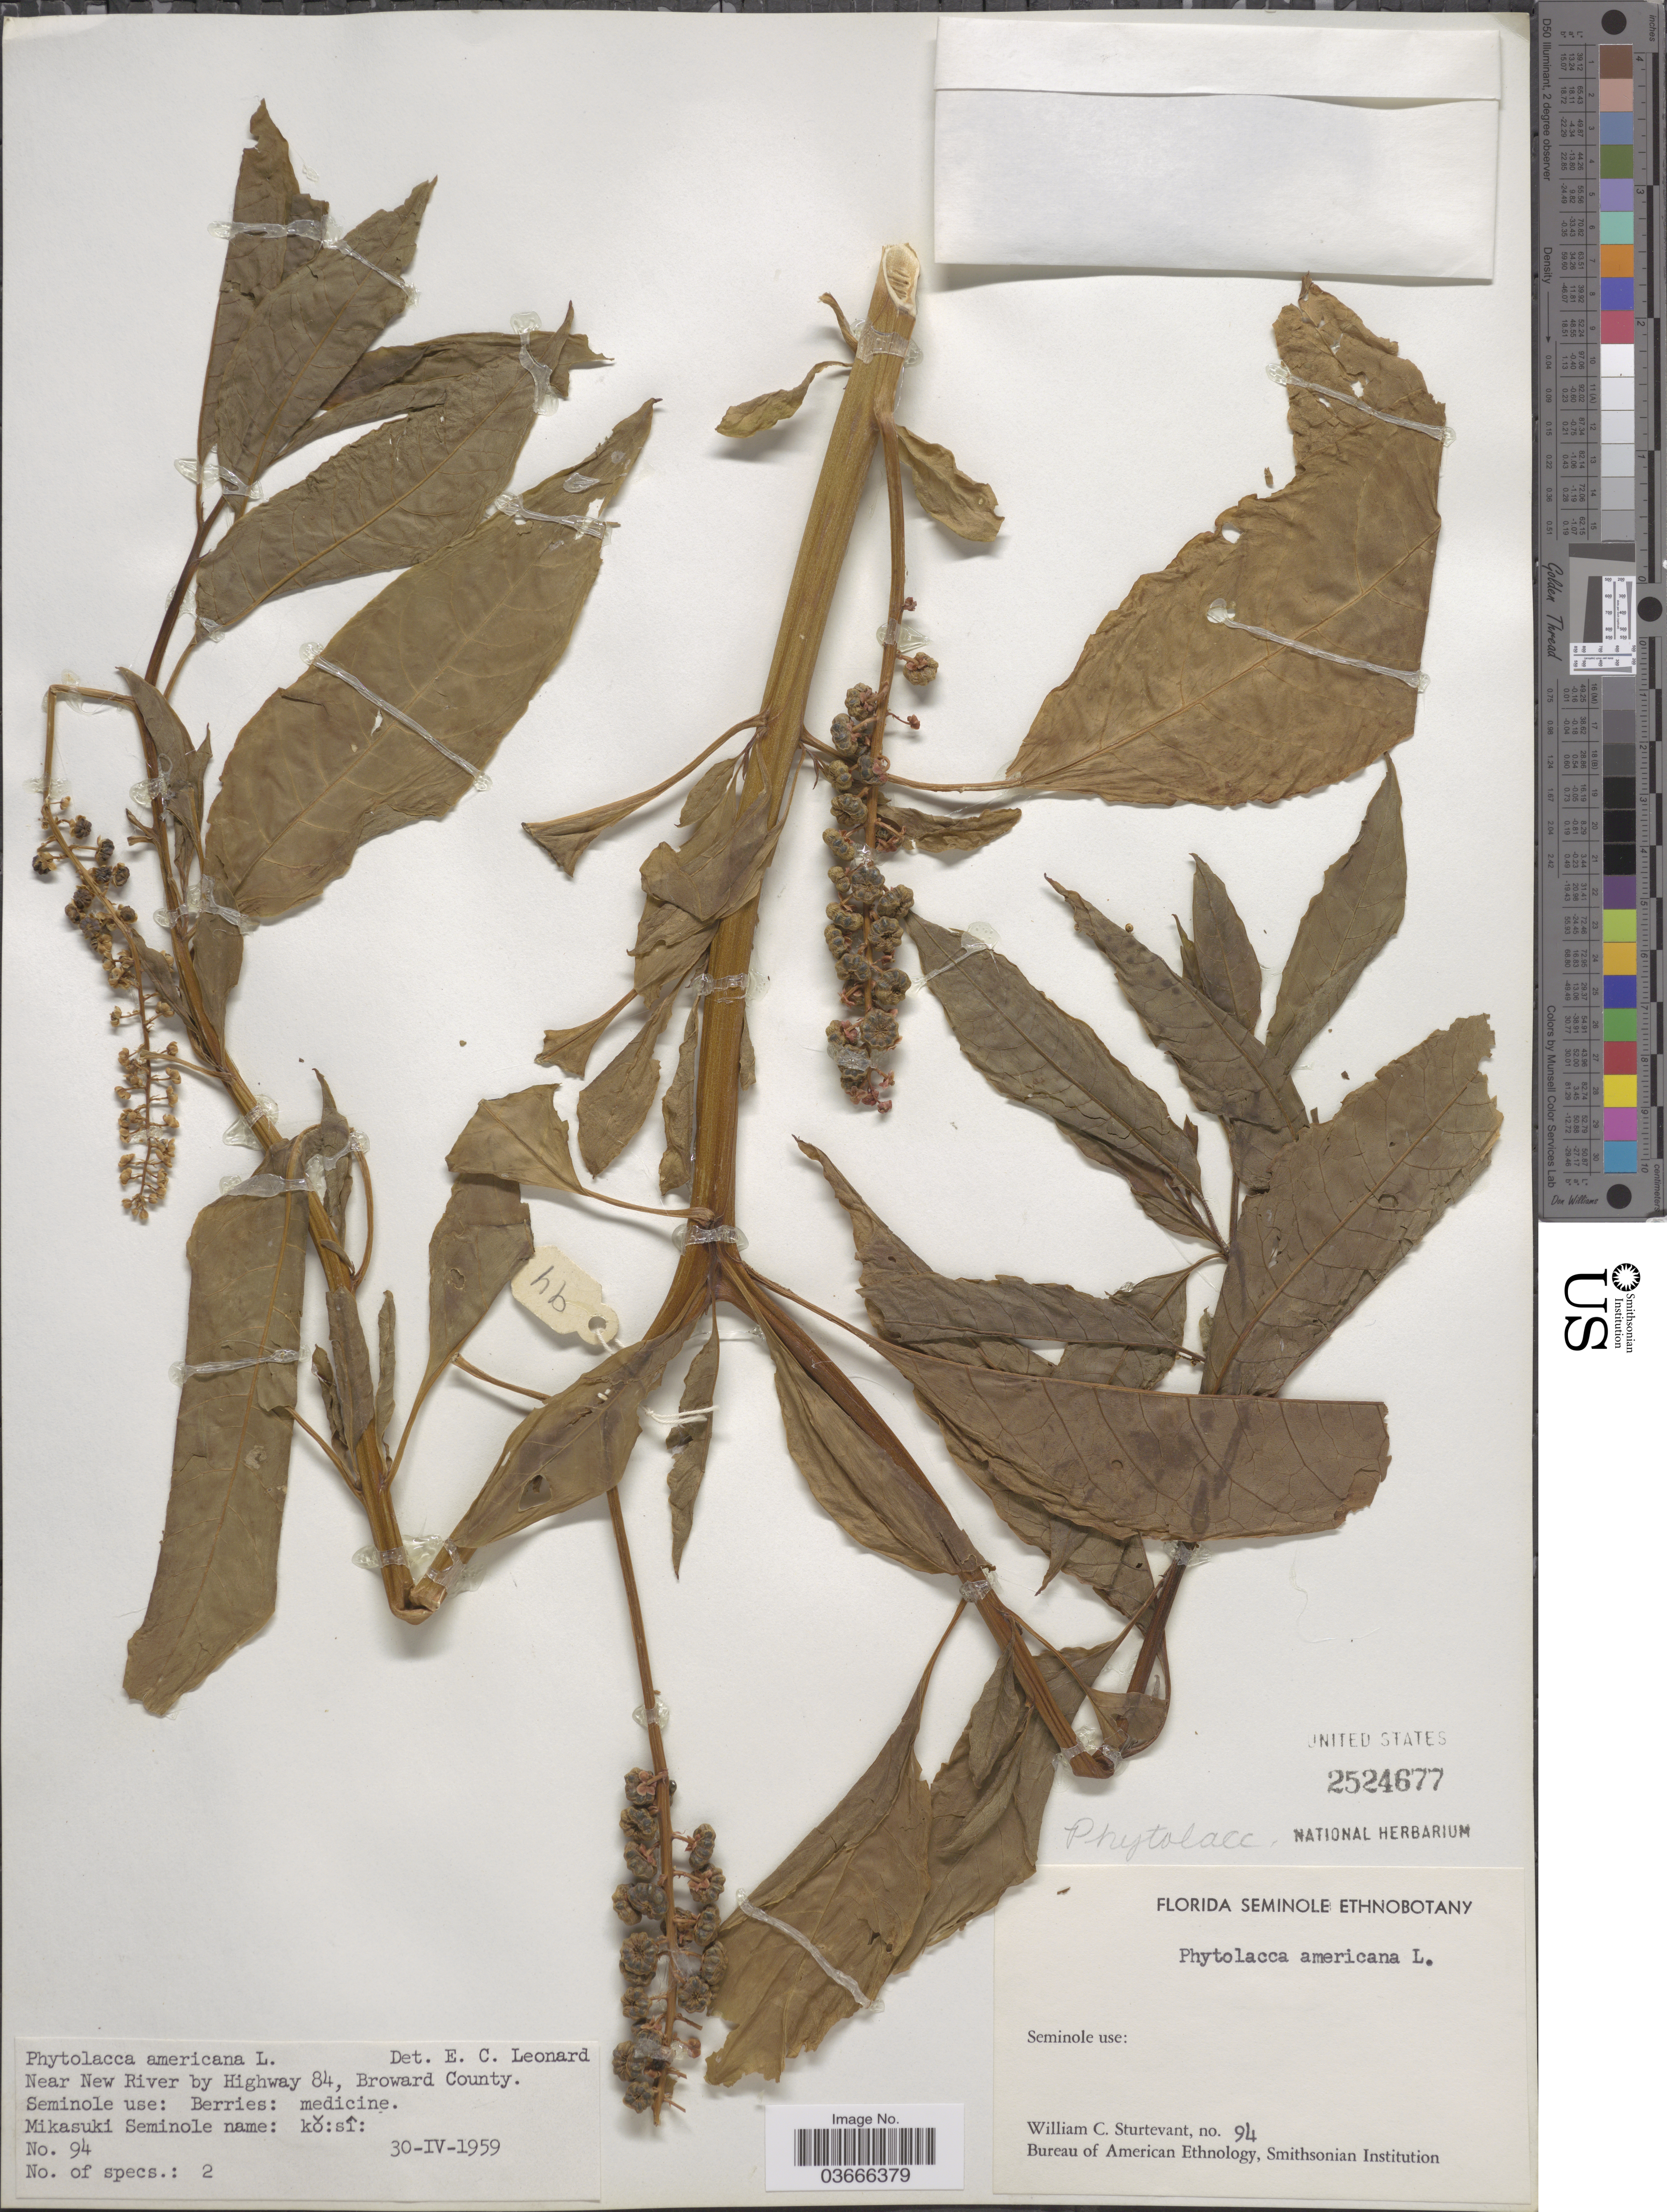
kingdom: Plantae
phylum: Tracheophyta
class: Magnoliopsida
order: Caryophyllales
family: Phytolaccaceae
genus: Phytolacca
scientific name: Phytolacca americana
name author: L.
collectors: W. Sturtevant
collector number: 94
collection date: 1959-04-30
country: United States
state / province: Florida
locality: Near New River by Highway 84, Broward County.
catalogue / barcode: US 2524677